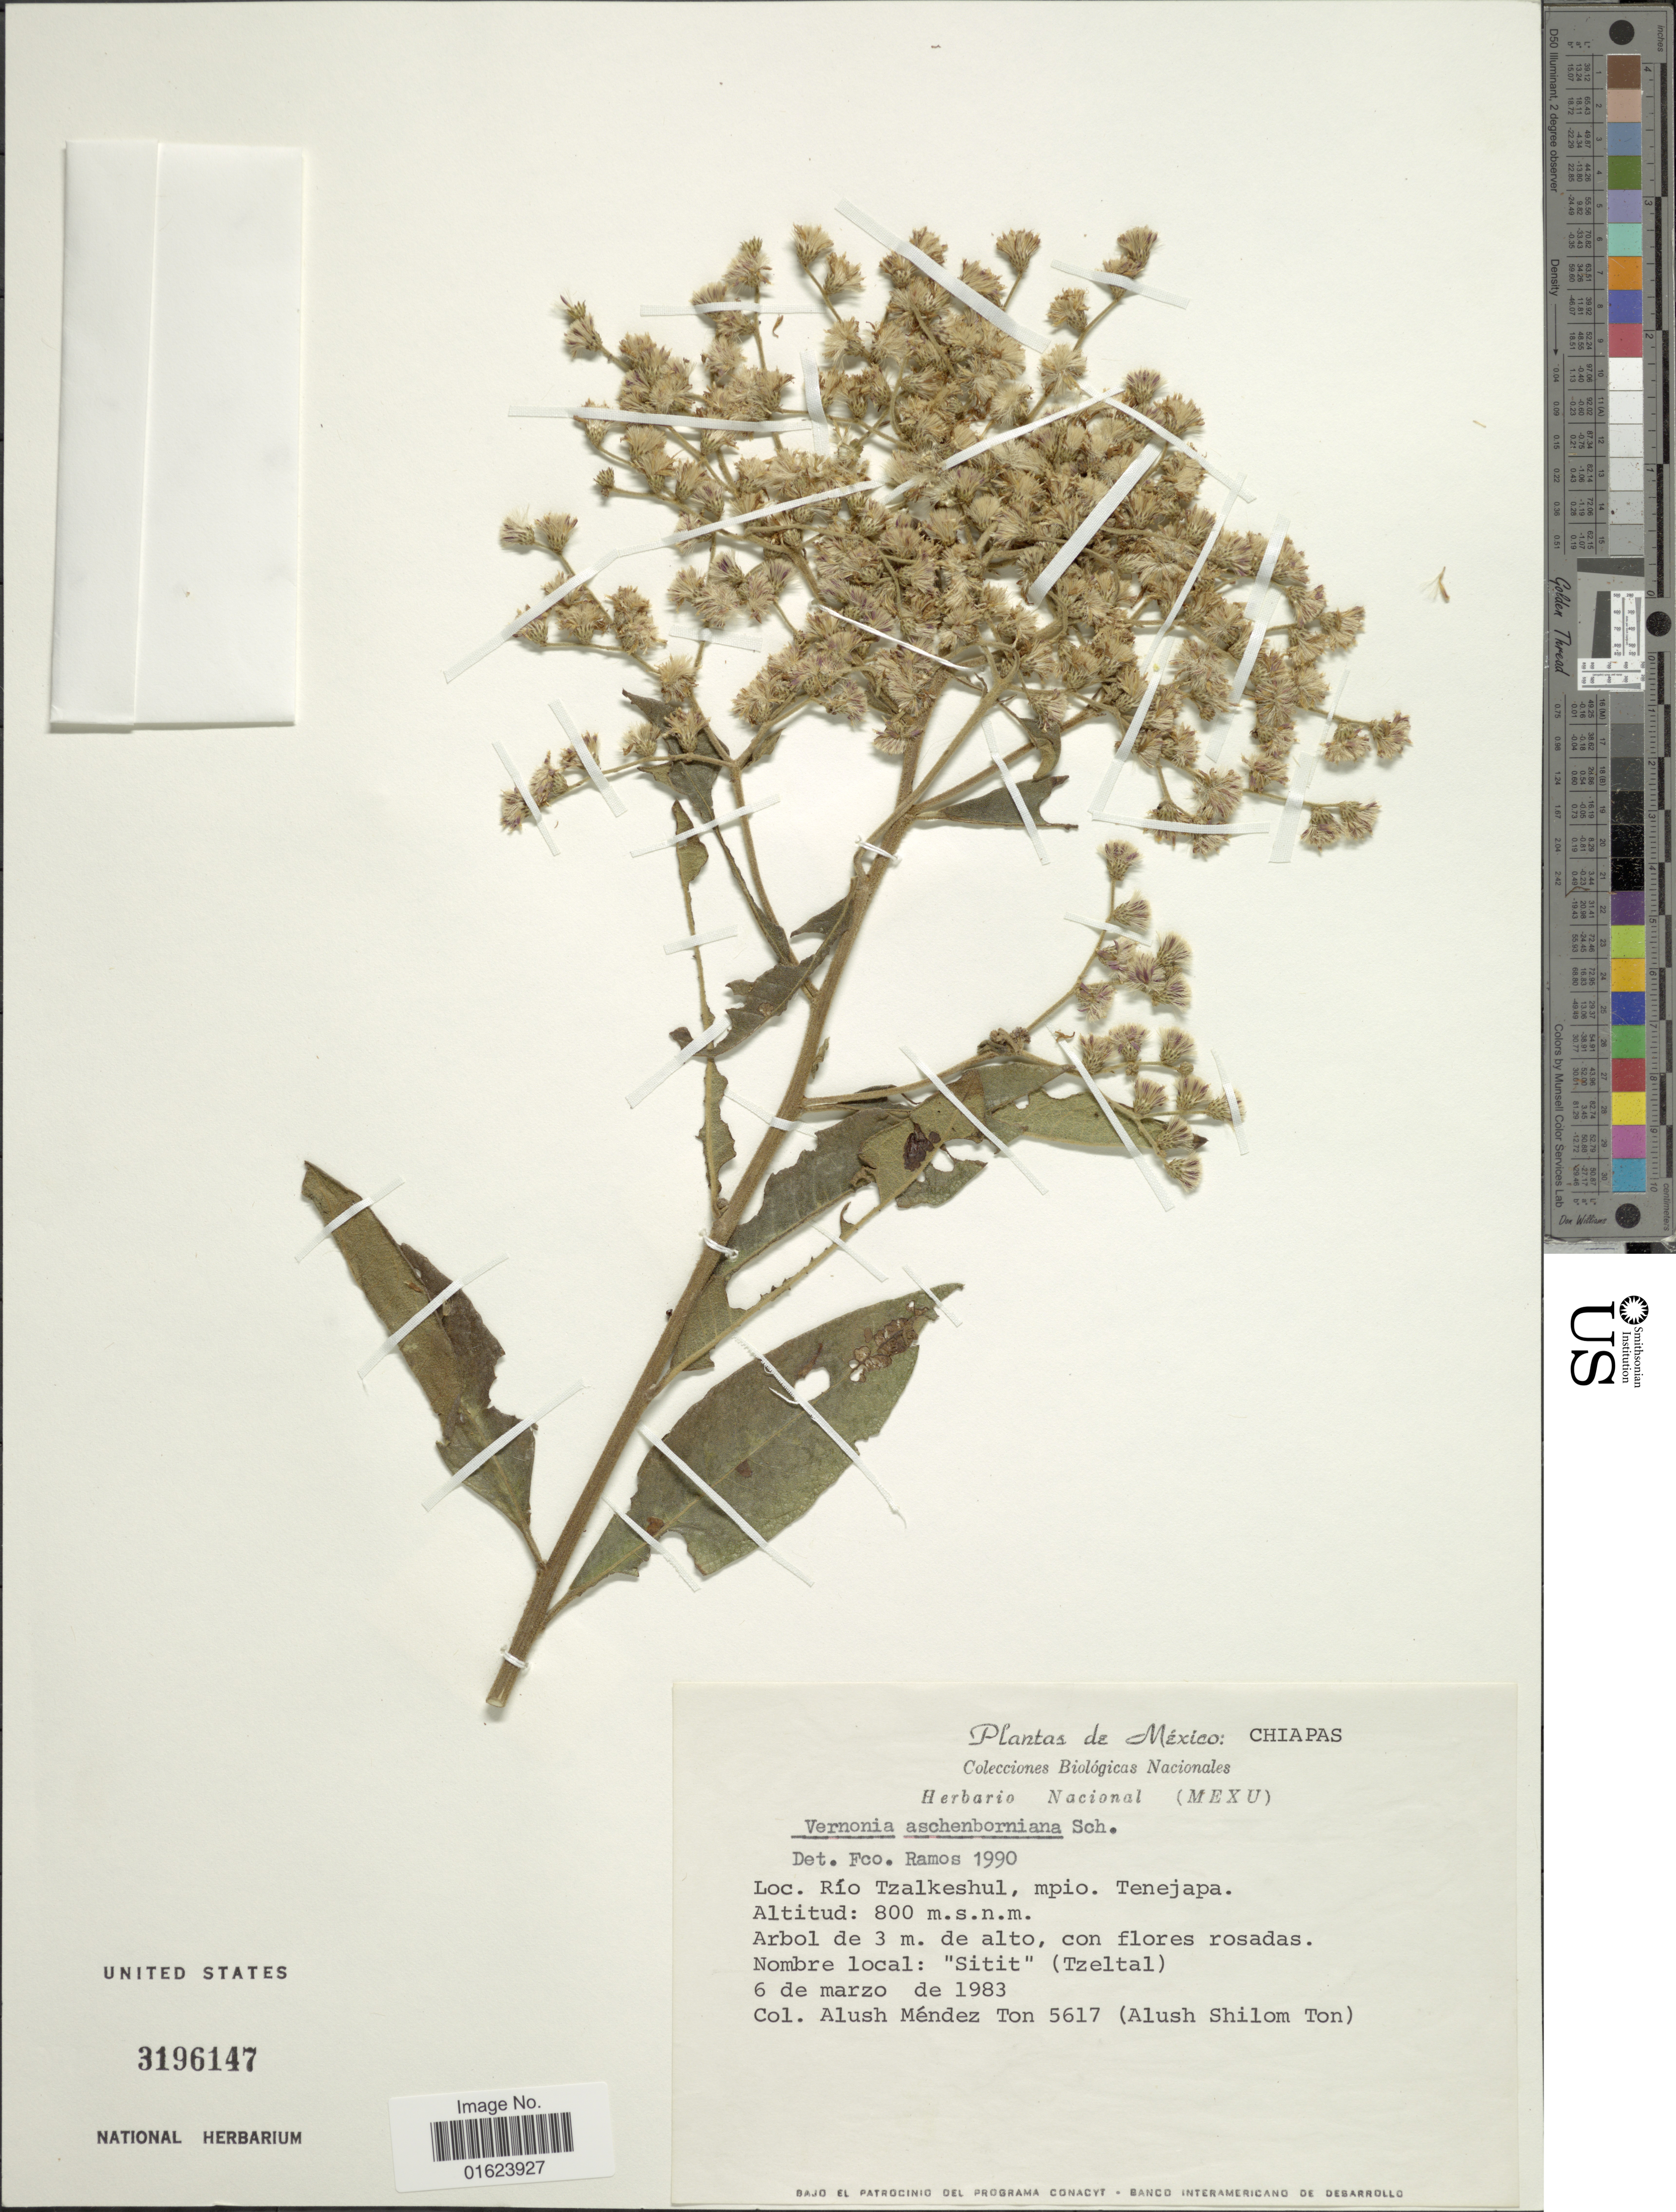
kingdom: Plantae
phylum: Tracheophyta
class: Magnoliopsida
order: Asterales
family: Asteraceae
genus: Vernonanthura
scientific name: Vernonanthura patens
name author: (Kunth) H. Rob.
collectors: A. S. Ton & A. S. Ton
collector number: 5617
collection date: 1983-03-06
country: Mexico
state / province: Chiapas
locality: Mexico, Chiapas, Rio Tzalkeshul, mpio. Tenejapa.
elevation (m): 800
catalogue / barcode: US 3196147